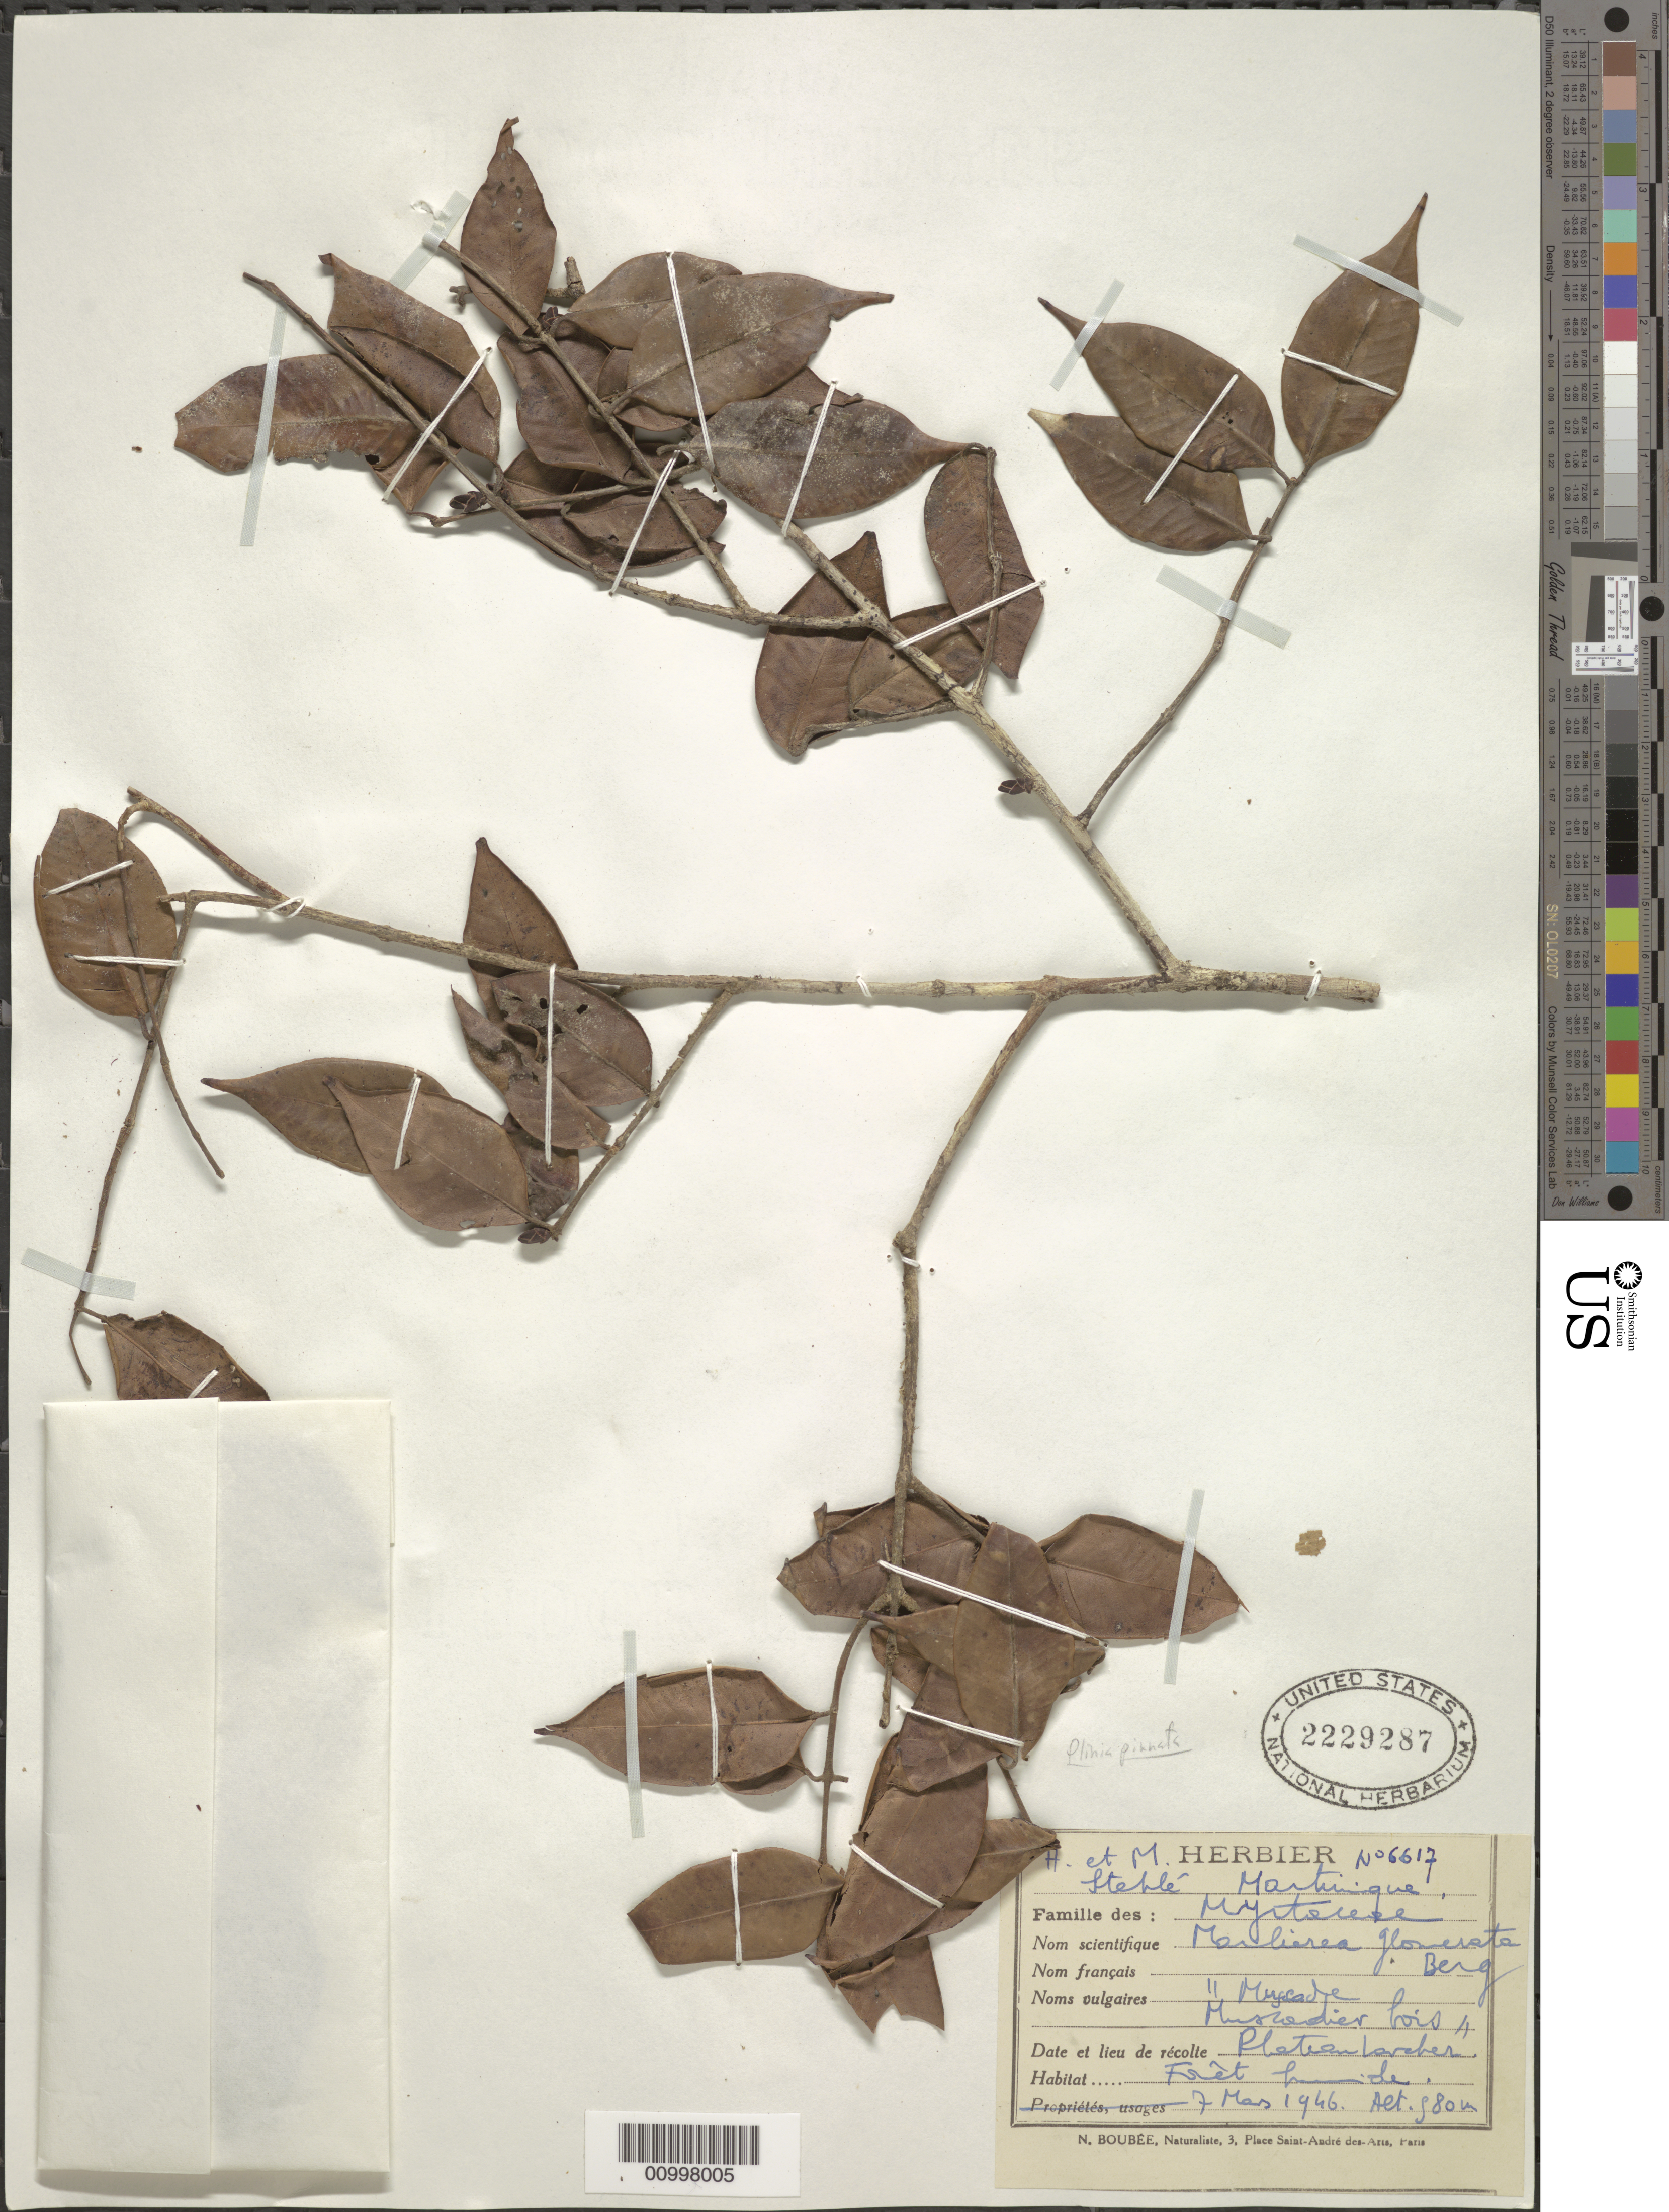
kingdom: Plantae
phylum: Tracheophyta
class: Magnoliopsida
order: Myrtales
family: Myrtaceae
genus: Plinia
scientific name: Plinia pinnata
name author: L.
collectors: H. Stehlé & M. Stehlé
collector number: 6617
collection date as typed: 07 Mar 1946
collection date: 1946-03-07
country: Martinique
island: Martinique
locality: Plateau Larcher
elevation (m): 580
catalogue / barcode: US 2229287